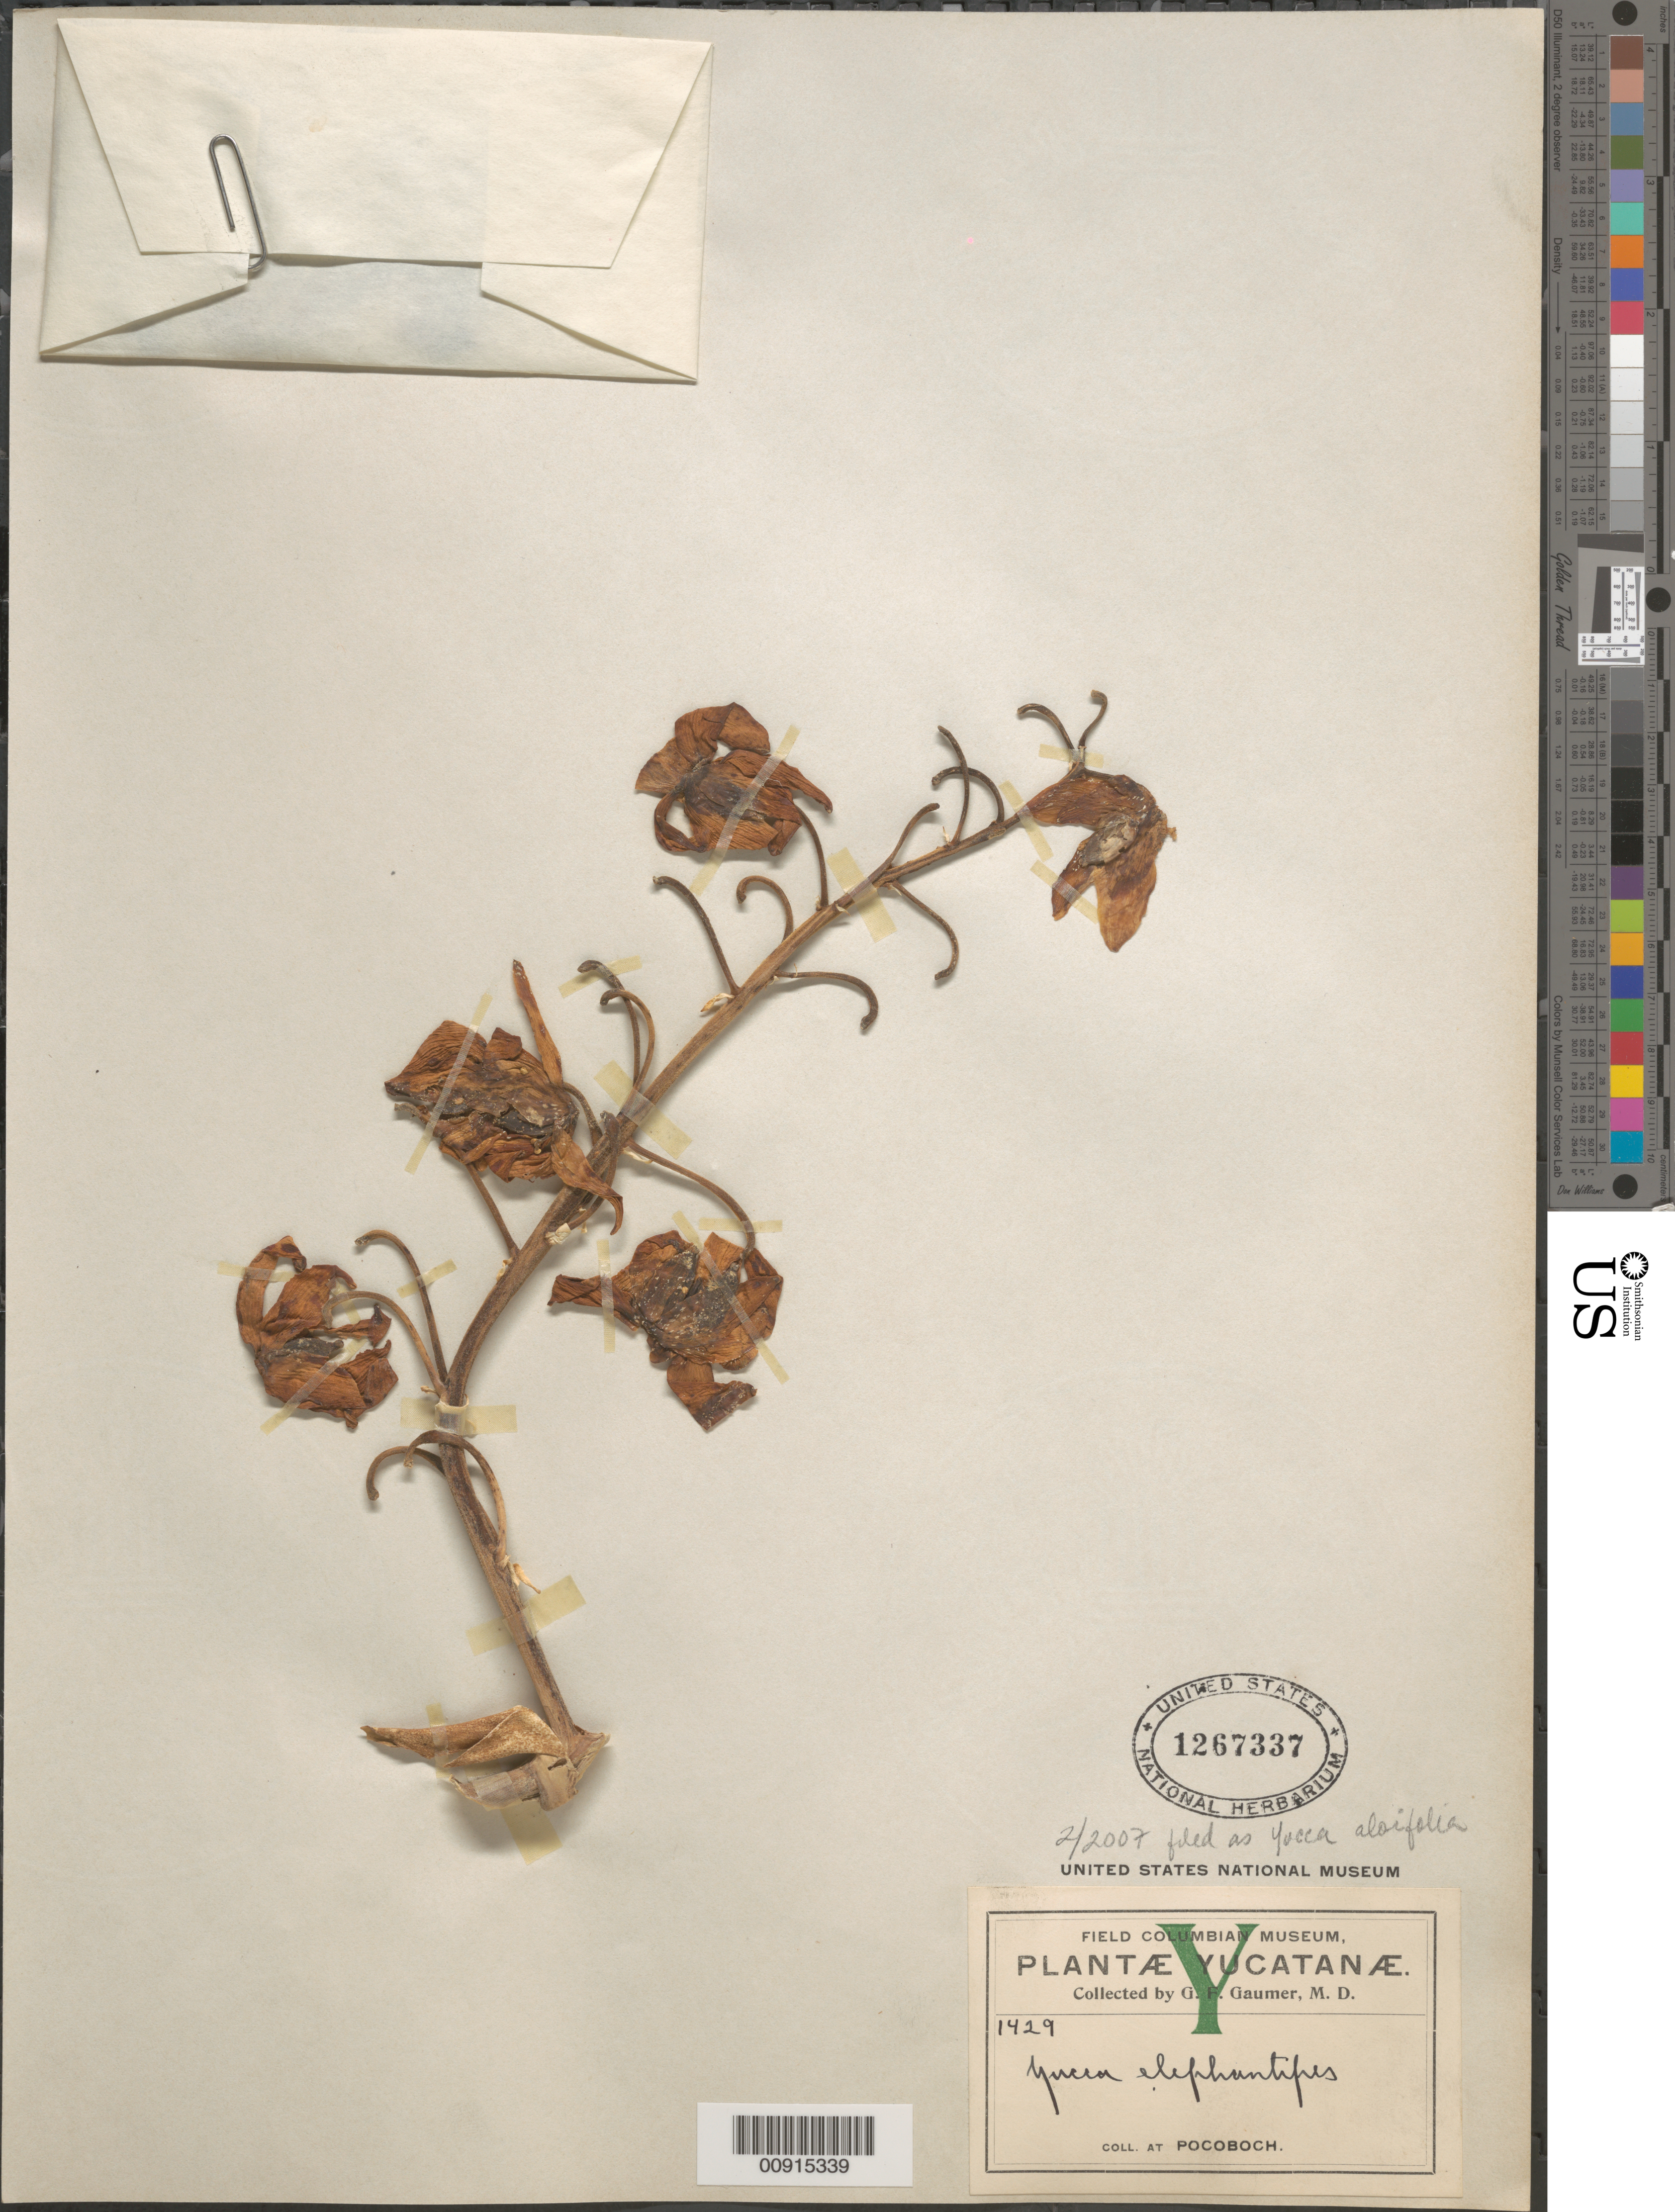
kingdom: Plantae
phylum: Tracheophyta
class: Liliopsida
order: Asparagales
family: Asparagaceae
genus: Yucca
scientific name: Yucca aloifolia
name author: L.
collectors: G. F. Gaumer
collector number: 1429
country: Mexico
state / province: Yucatán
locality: Pocoboch, Yucatán.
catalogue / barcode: US 1267337